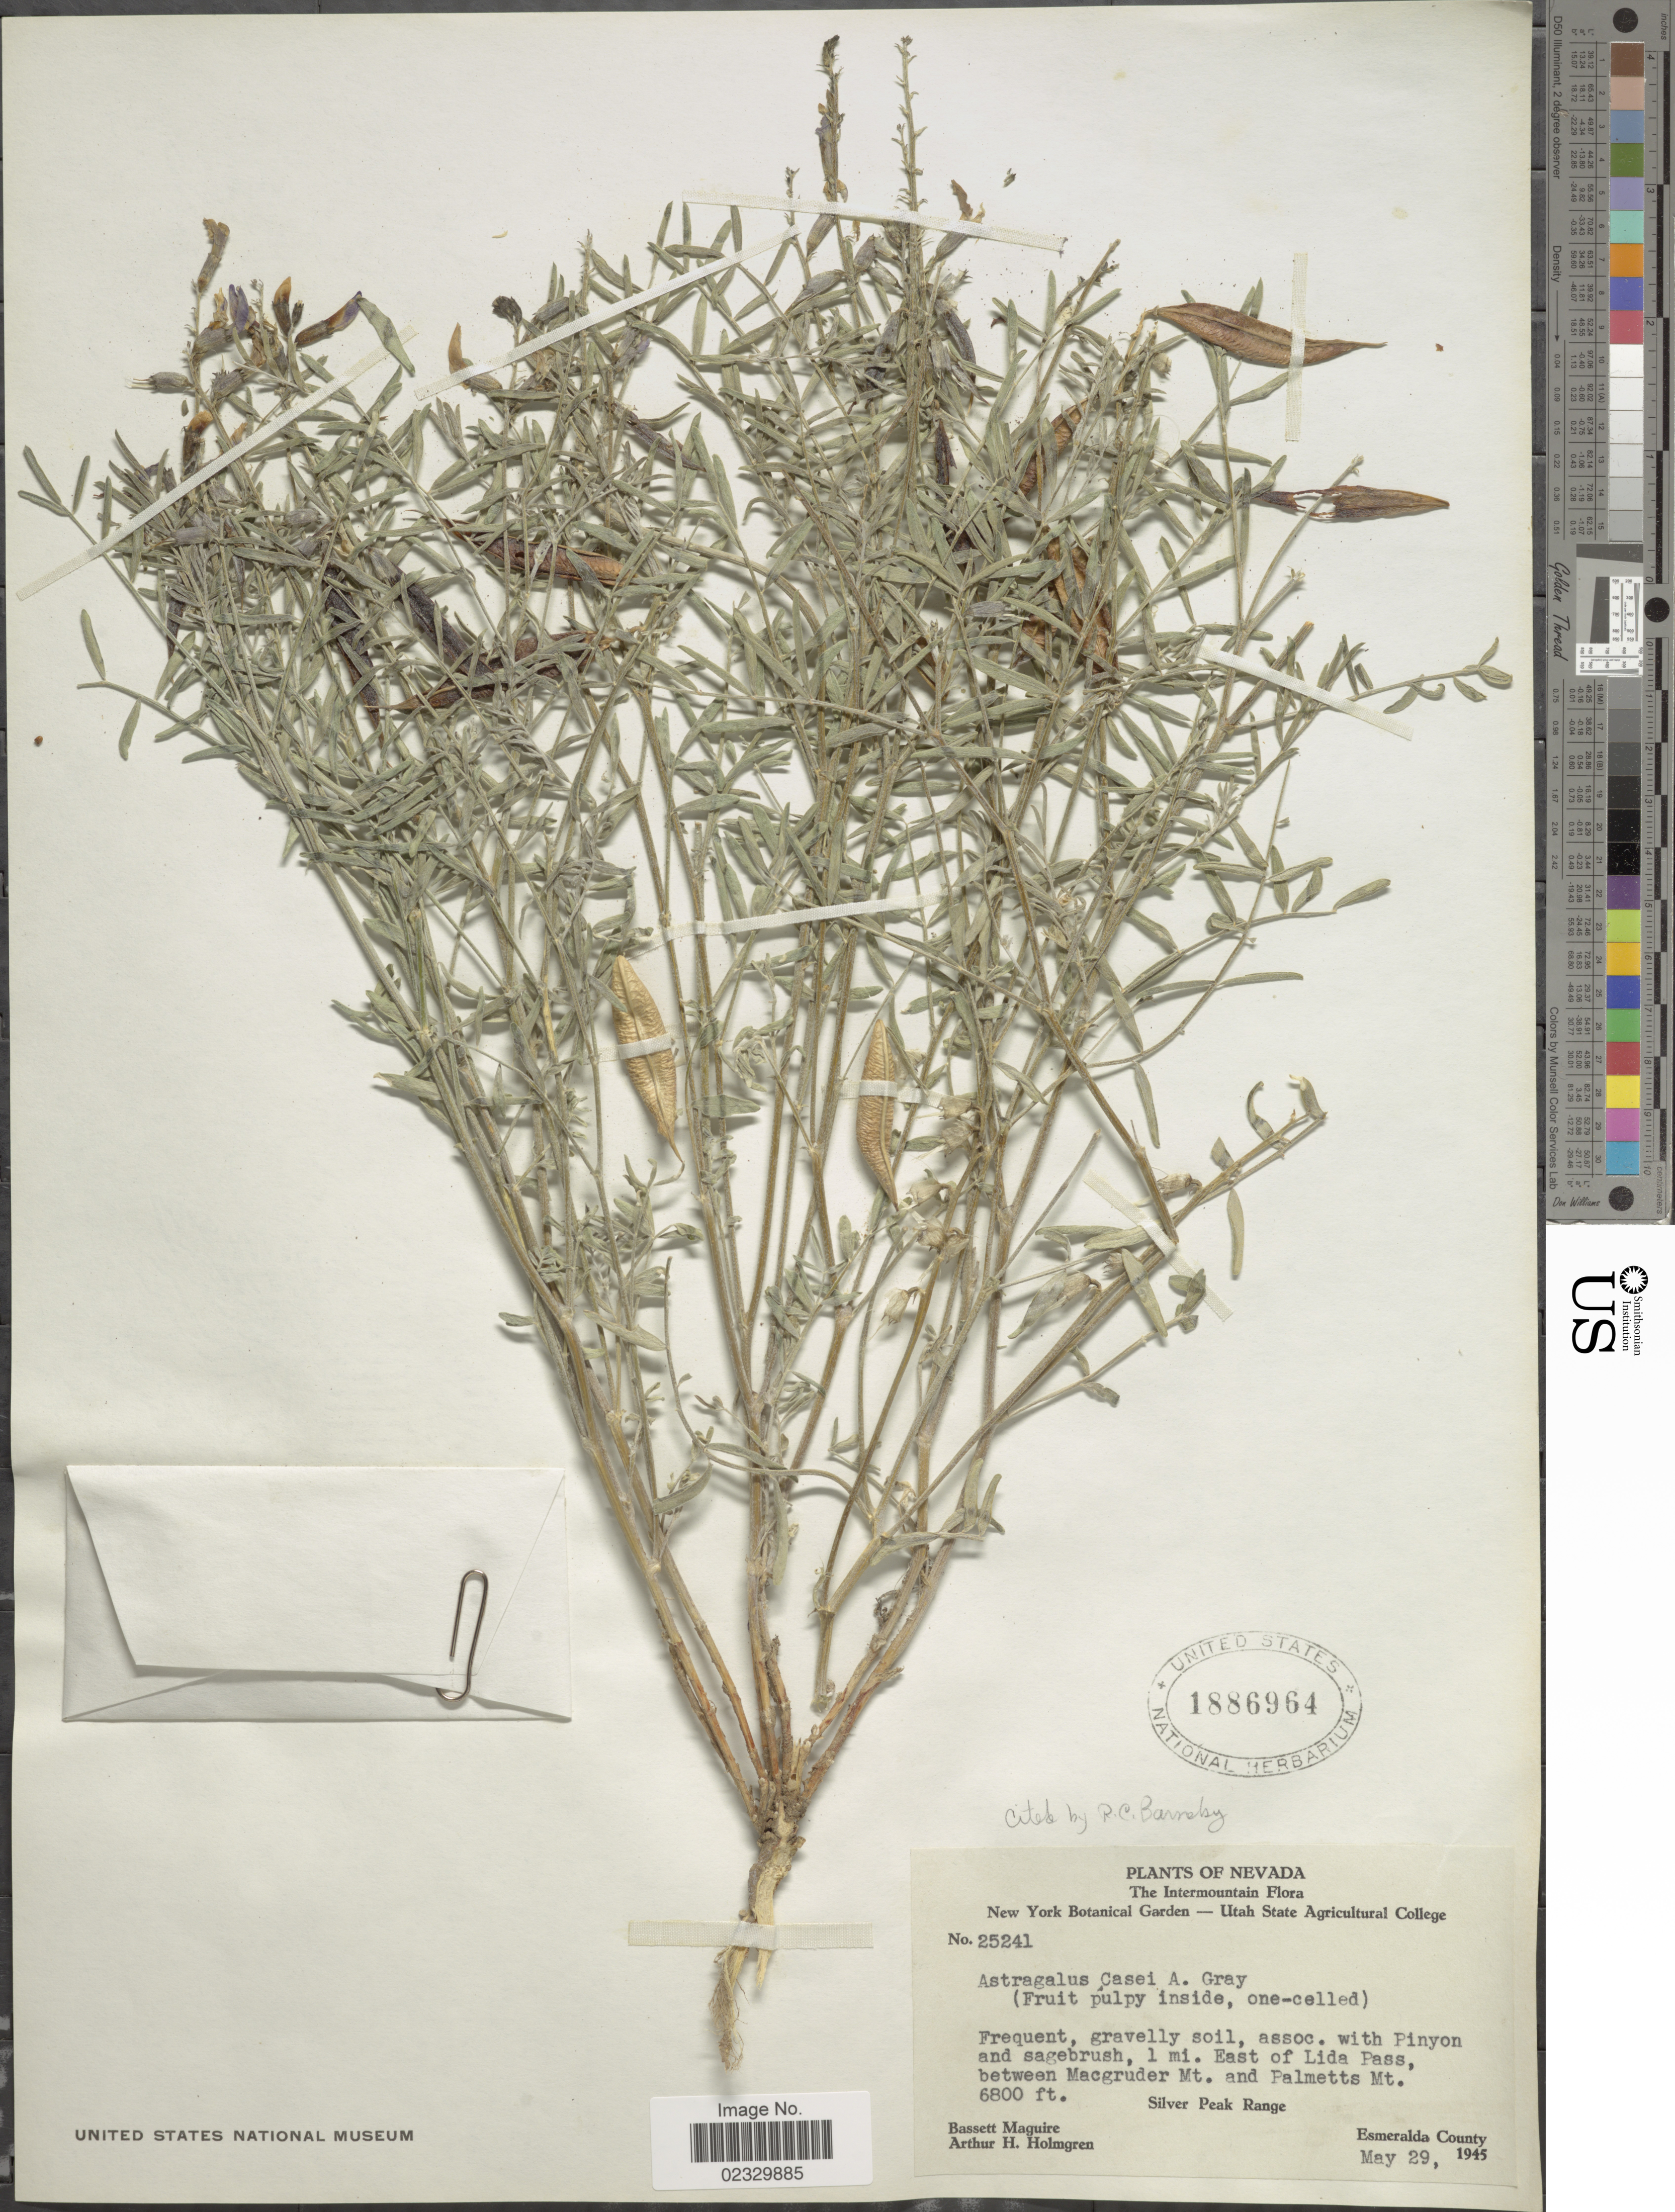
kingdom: Plantae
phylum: Tracheophyta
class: Magnoliopsida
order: Fabales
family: Fabaceae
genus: Astragalus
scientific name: Astragalus casei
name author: A. Gray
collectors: B. Maguire & A. H. Holmgren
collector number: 25241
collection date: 1945-05-29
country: United States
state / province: Nevada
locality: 1 mi. East of Lida Pass, between Macgruder Mt. and Palmetts Mt. Silver Peak Range, Esmeralda County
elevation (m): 2073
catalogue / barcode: US 1886964